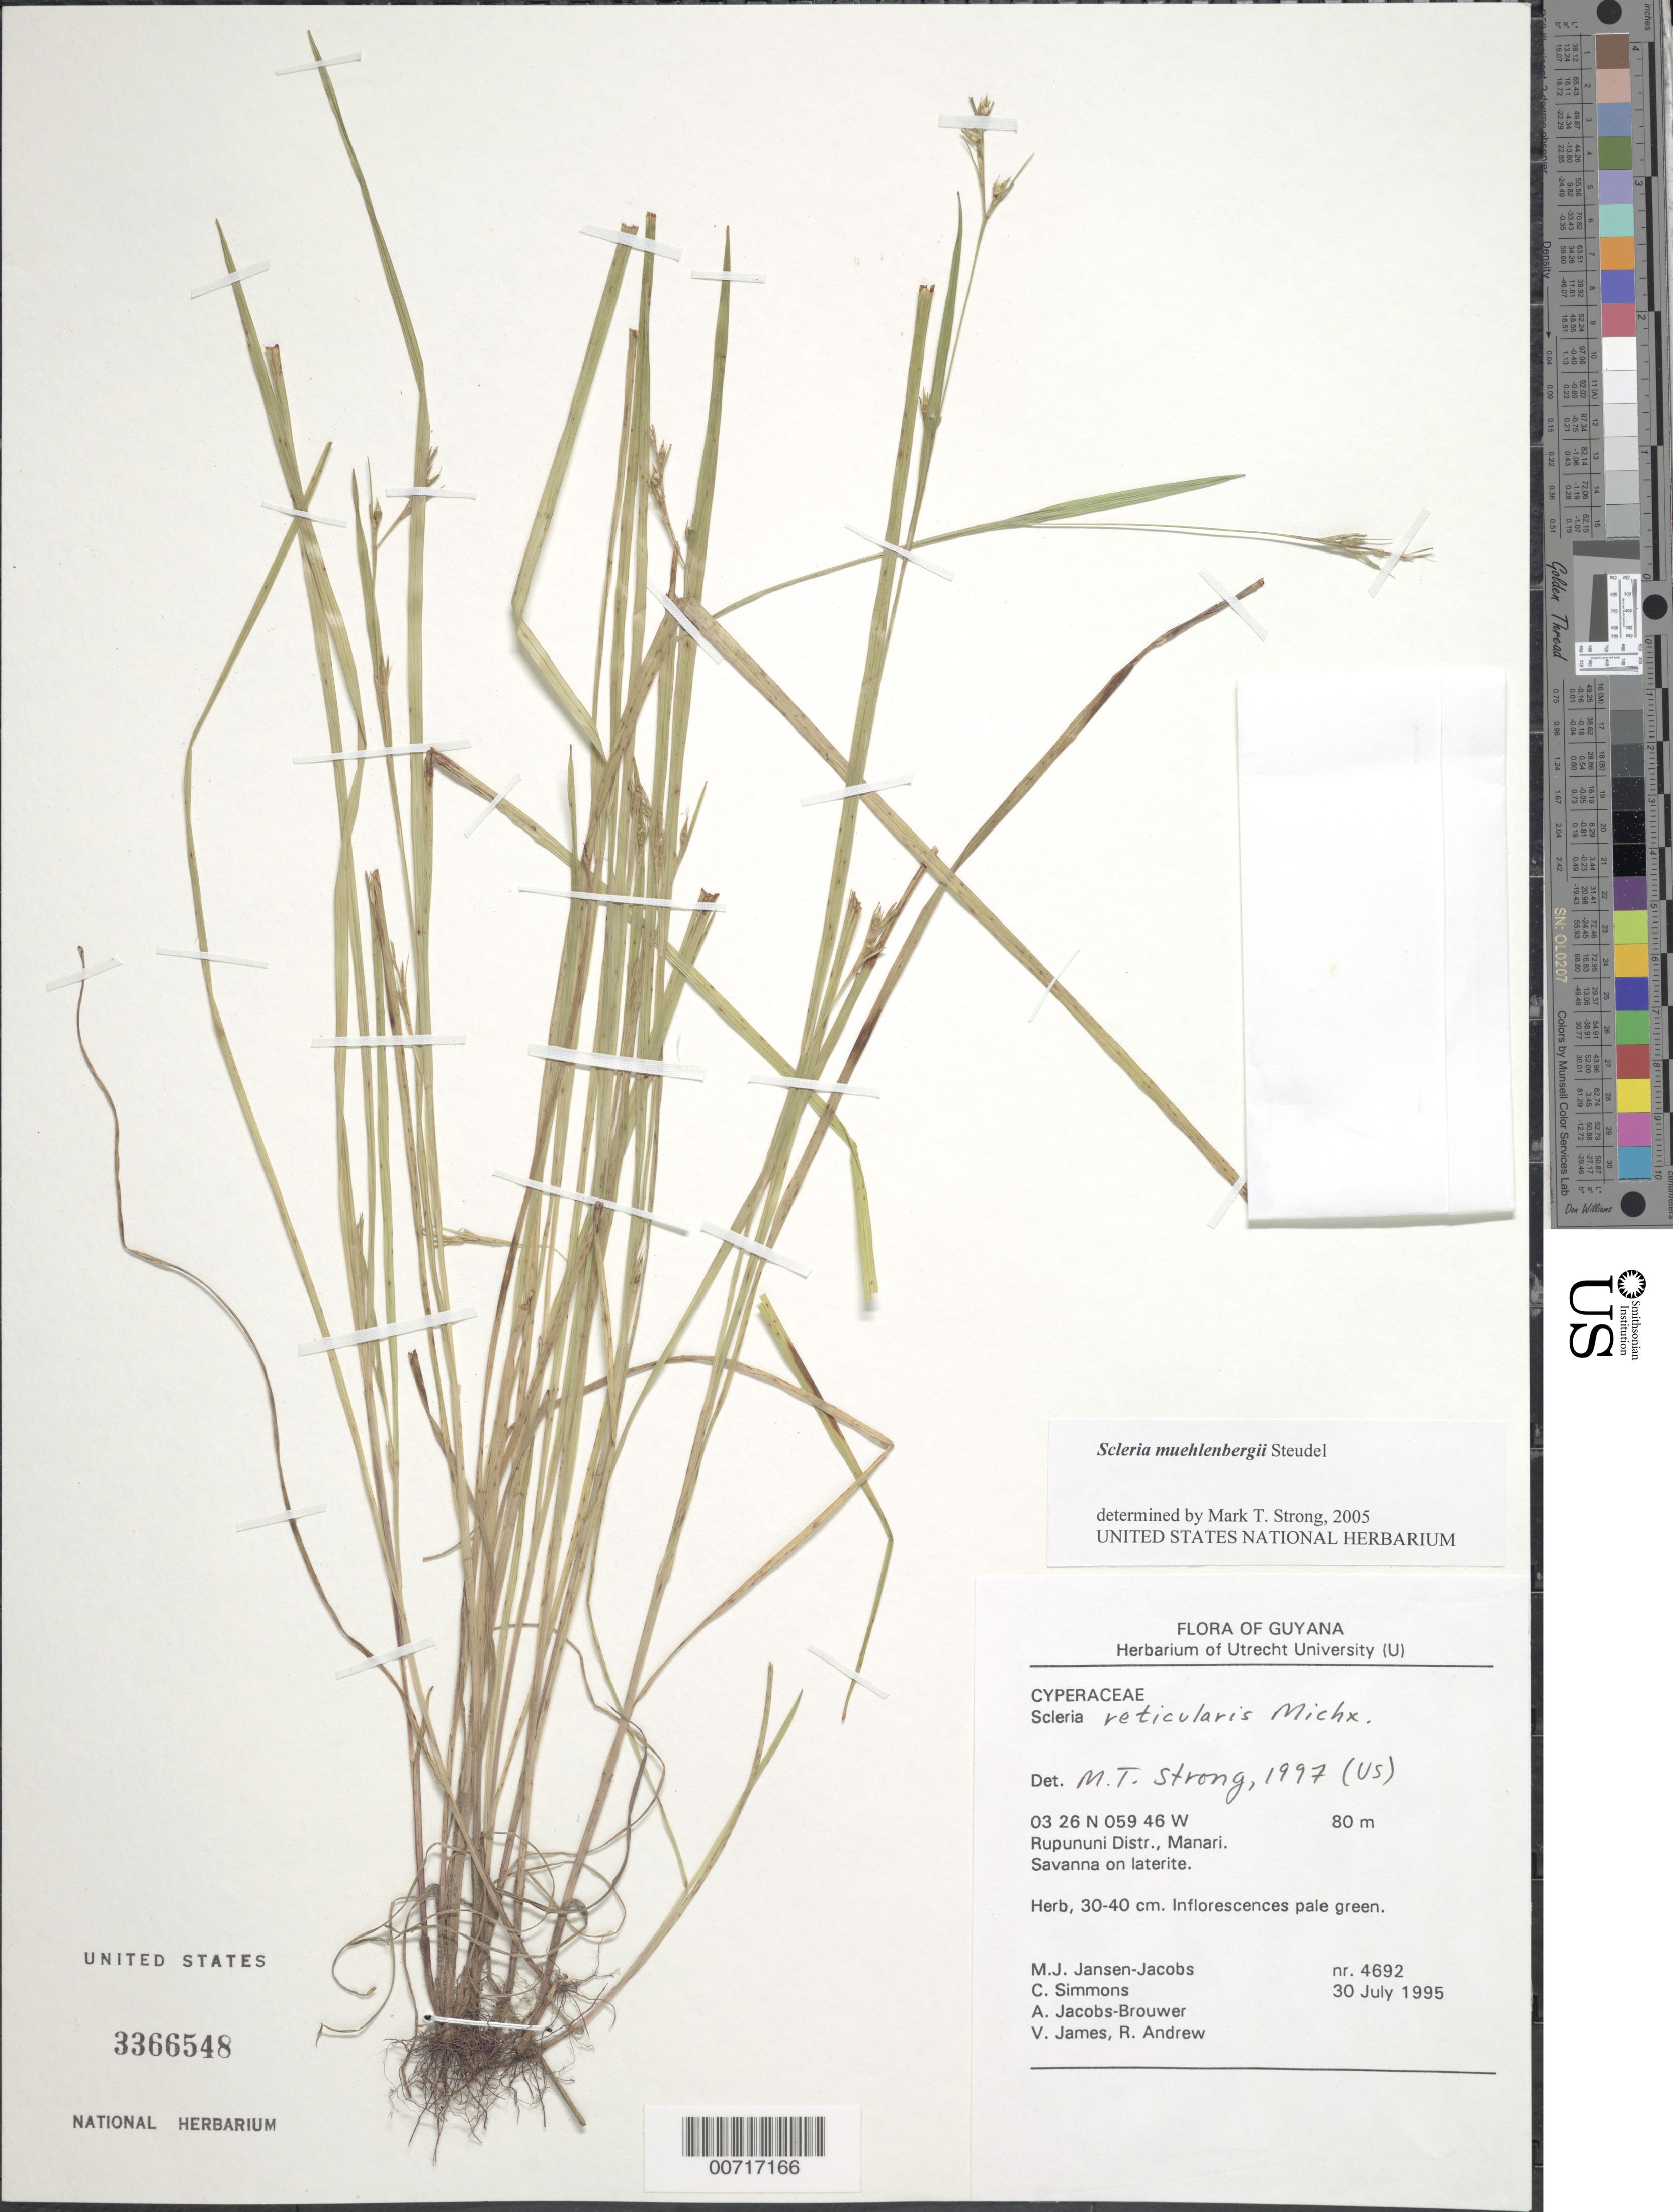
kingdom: Plantae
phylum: Tracheophyta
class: Liliopsida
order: Poales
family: Cyperaceae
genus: Scleria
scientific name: Scleria muehlenbergii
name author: Steud.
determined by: Strong, M. T., (US), Smithsonian Institution - National Museum of Natural History (UNITED STATES)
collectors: M. J. Jansen-Jacobs, C. Simons, A. Jacobs-Brouwer, V. James & R. Andrew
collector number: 4692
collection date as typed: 30-Jul-95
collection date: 1995-07-30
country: Guyana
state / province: U. Takutu-U. Essequibo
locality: Manari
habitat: Savanna on laterite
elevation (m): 80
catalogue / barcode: US 3366548